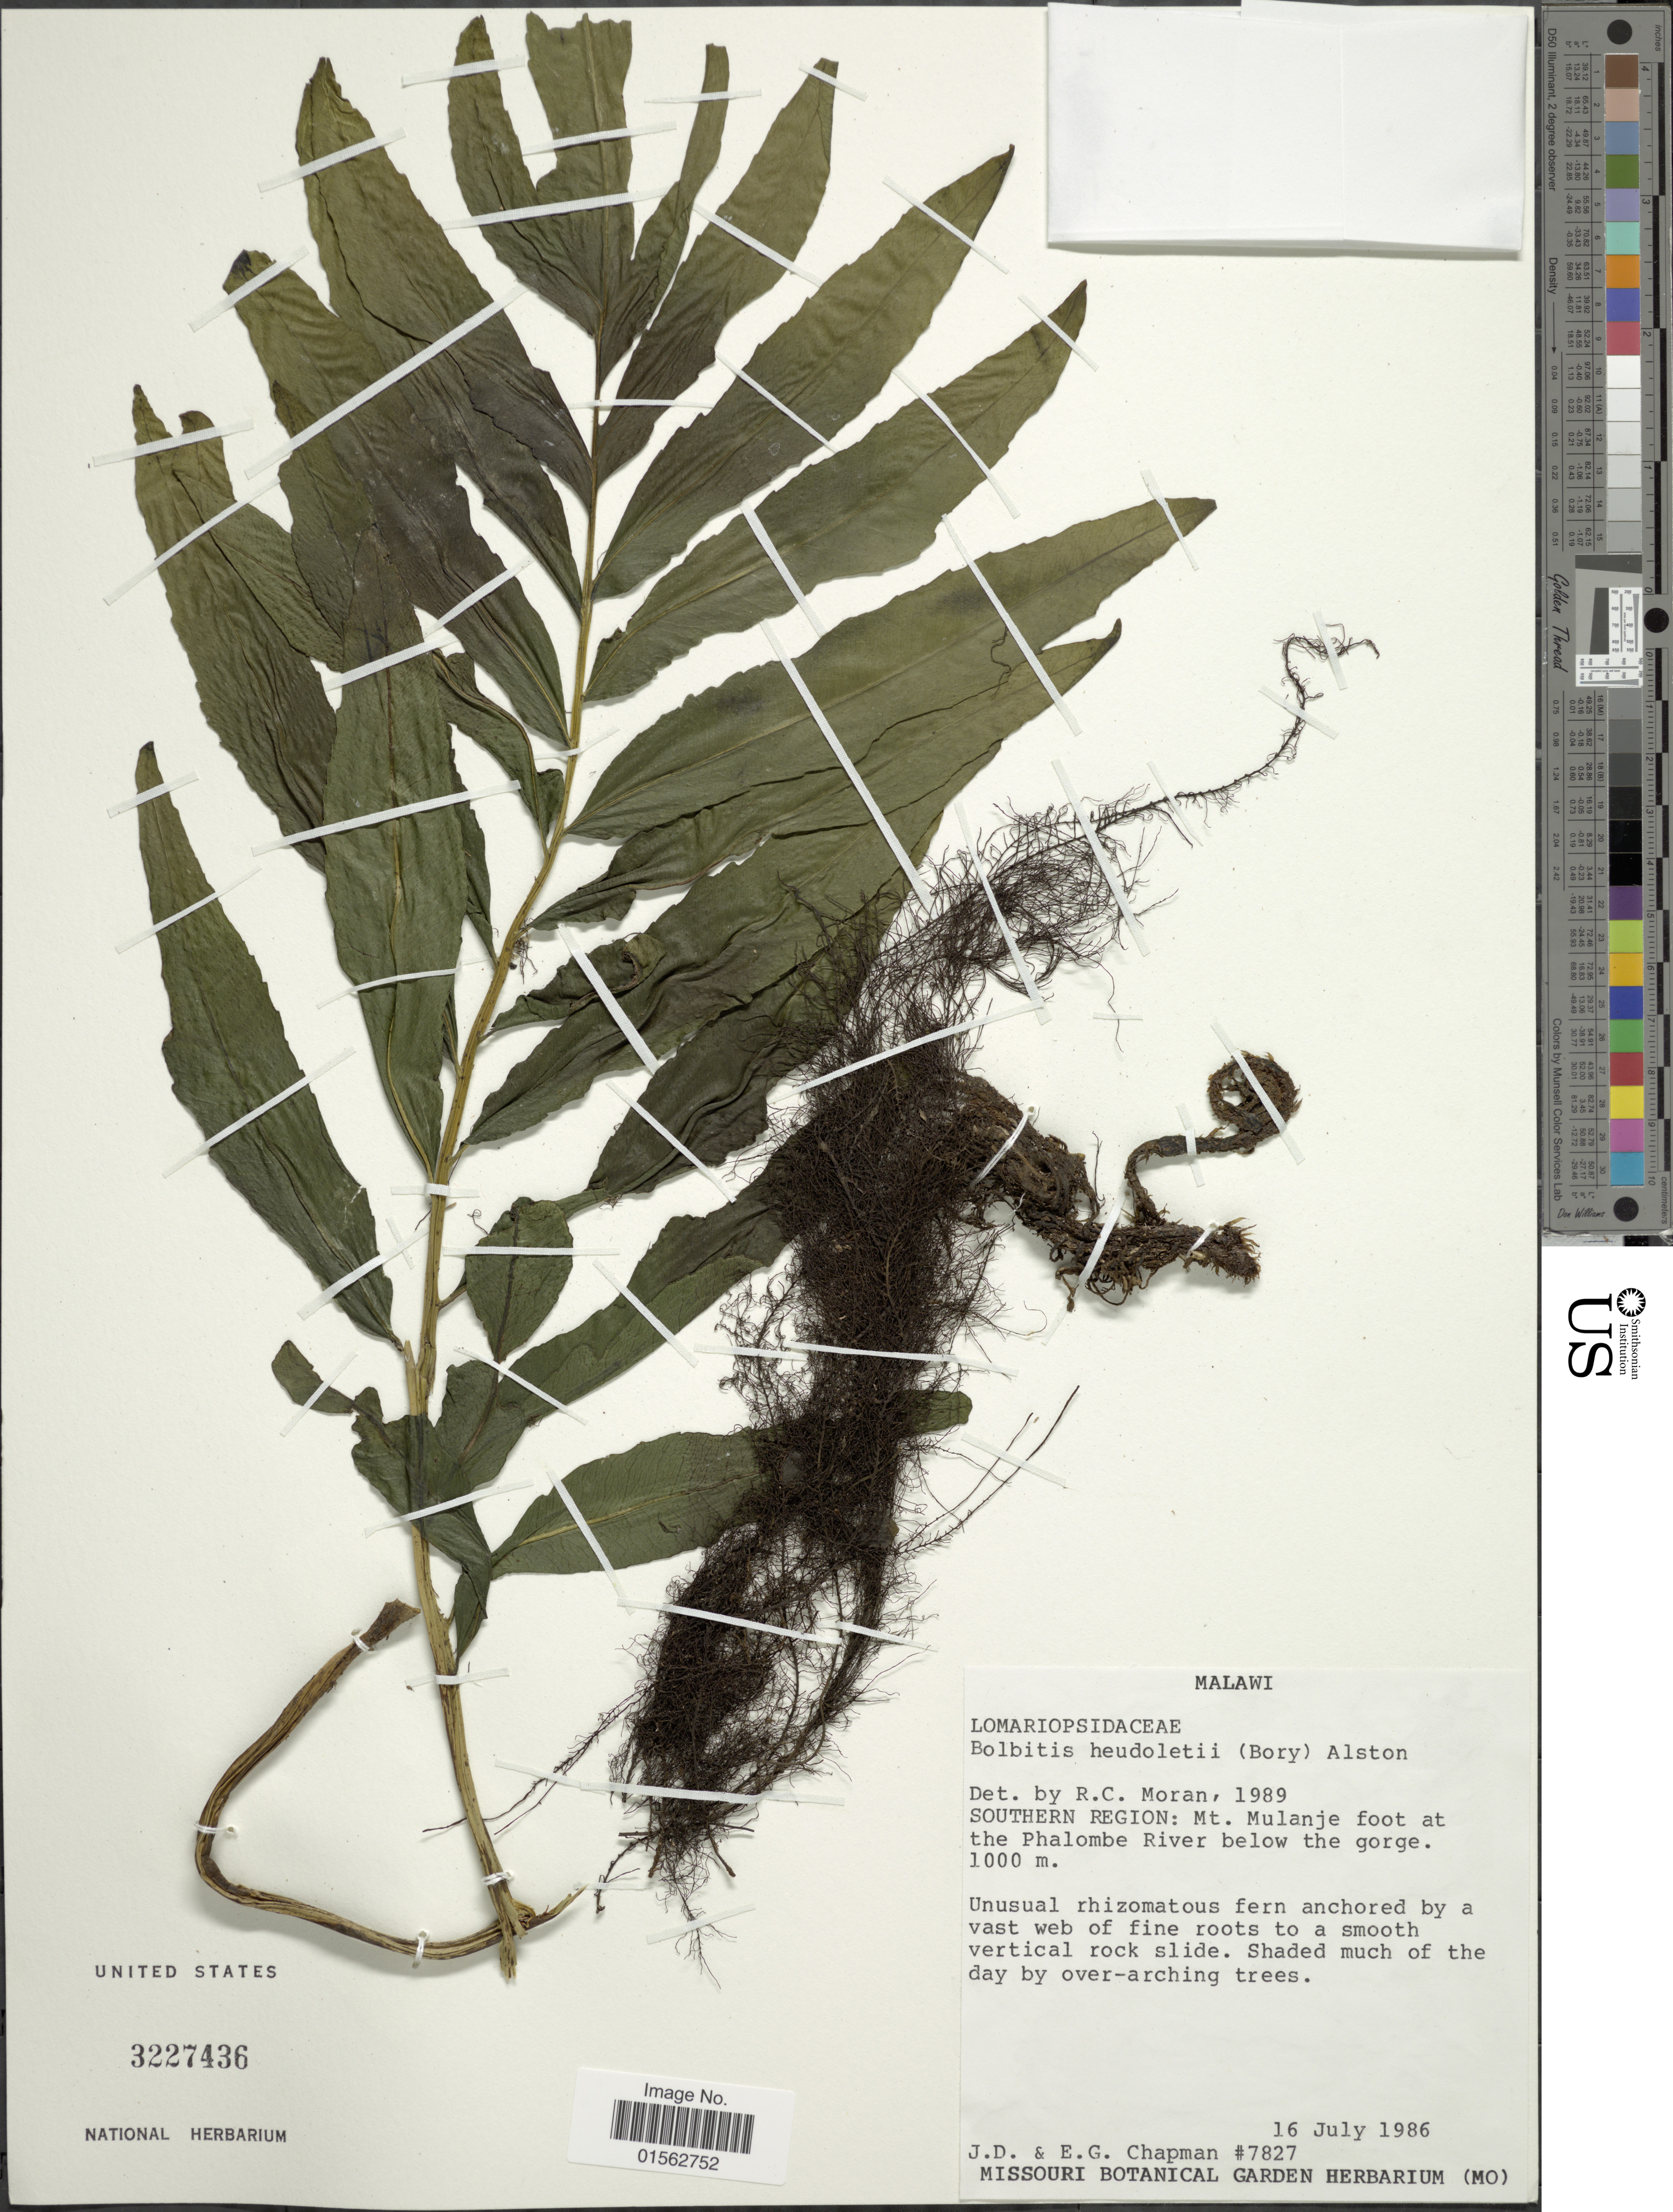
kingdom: Plantae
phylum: Tracheophyta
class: Polypodiopsida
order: Polypodiales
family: Dryopteridaceae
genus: Bolbitis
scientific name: Bolbitis heudelotii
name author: (Bory ex Fée) Alston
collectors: J. D. Chapman & E. G. Chapman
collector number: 7827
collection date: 1986-07-16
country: Malawi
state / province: Southern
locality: Southern Region: Mt. Mulanje foot at the Phalombe River Below the Gorge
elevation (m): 1000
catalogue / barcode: US 3227436